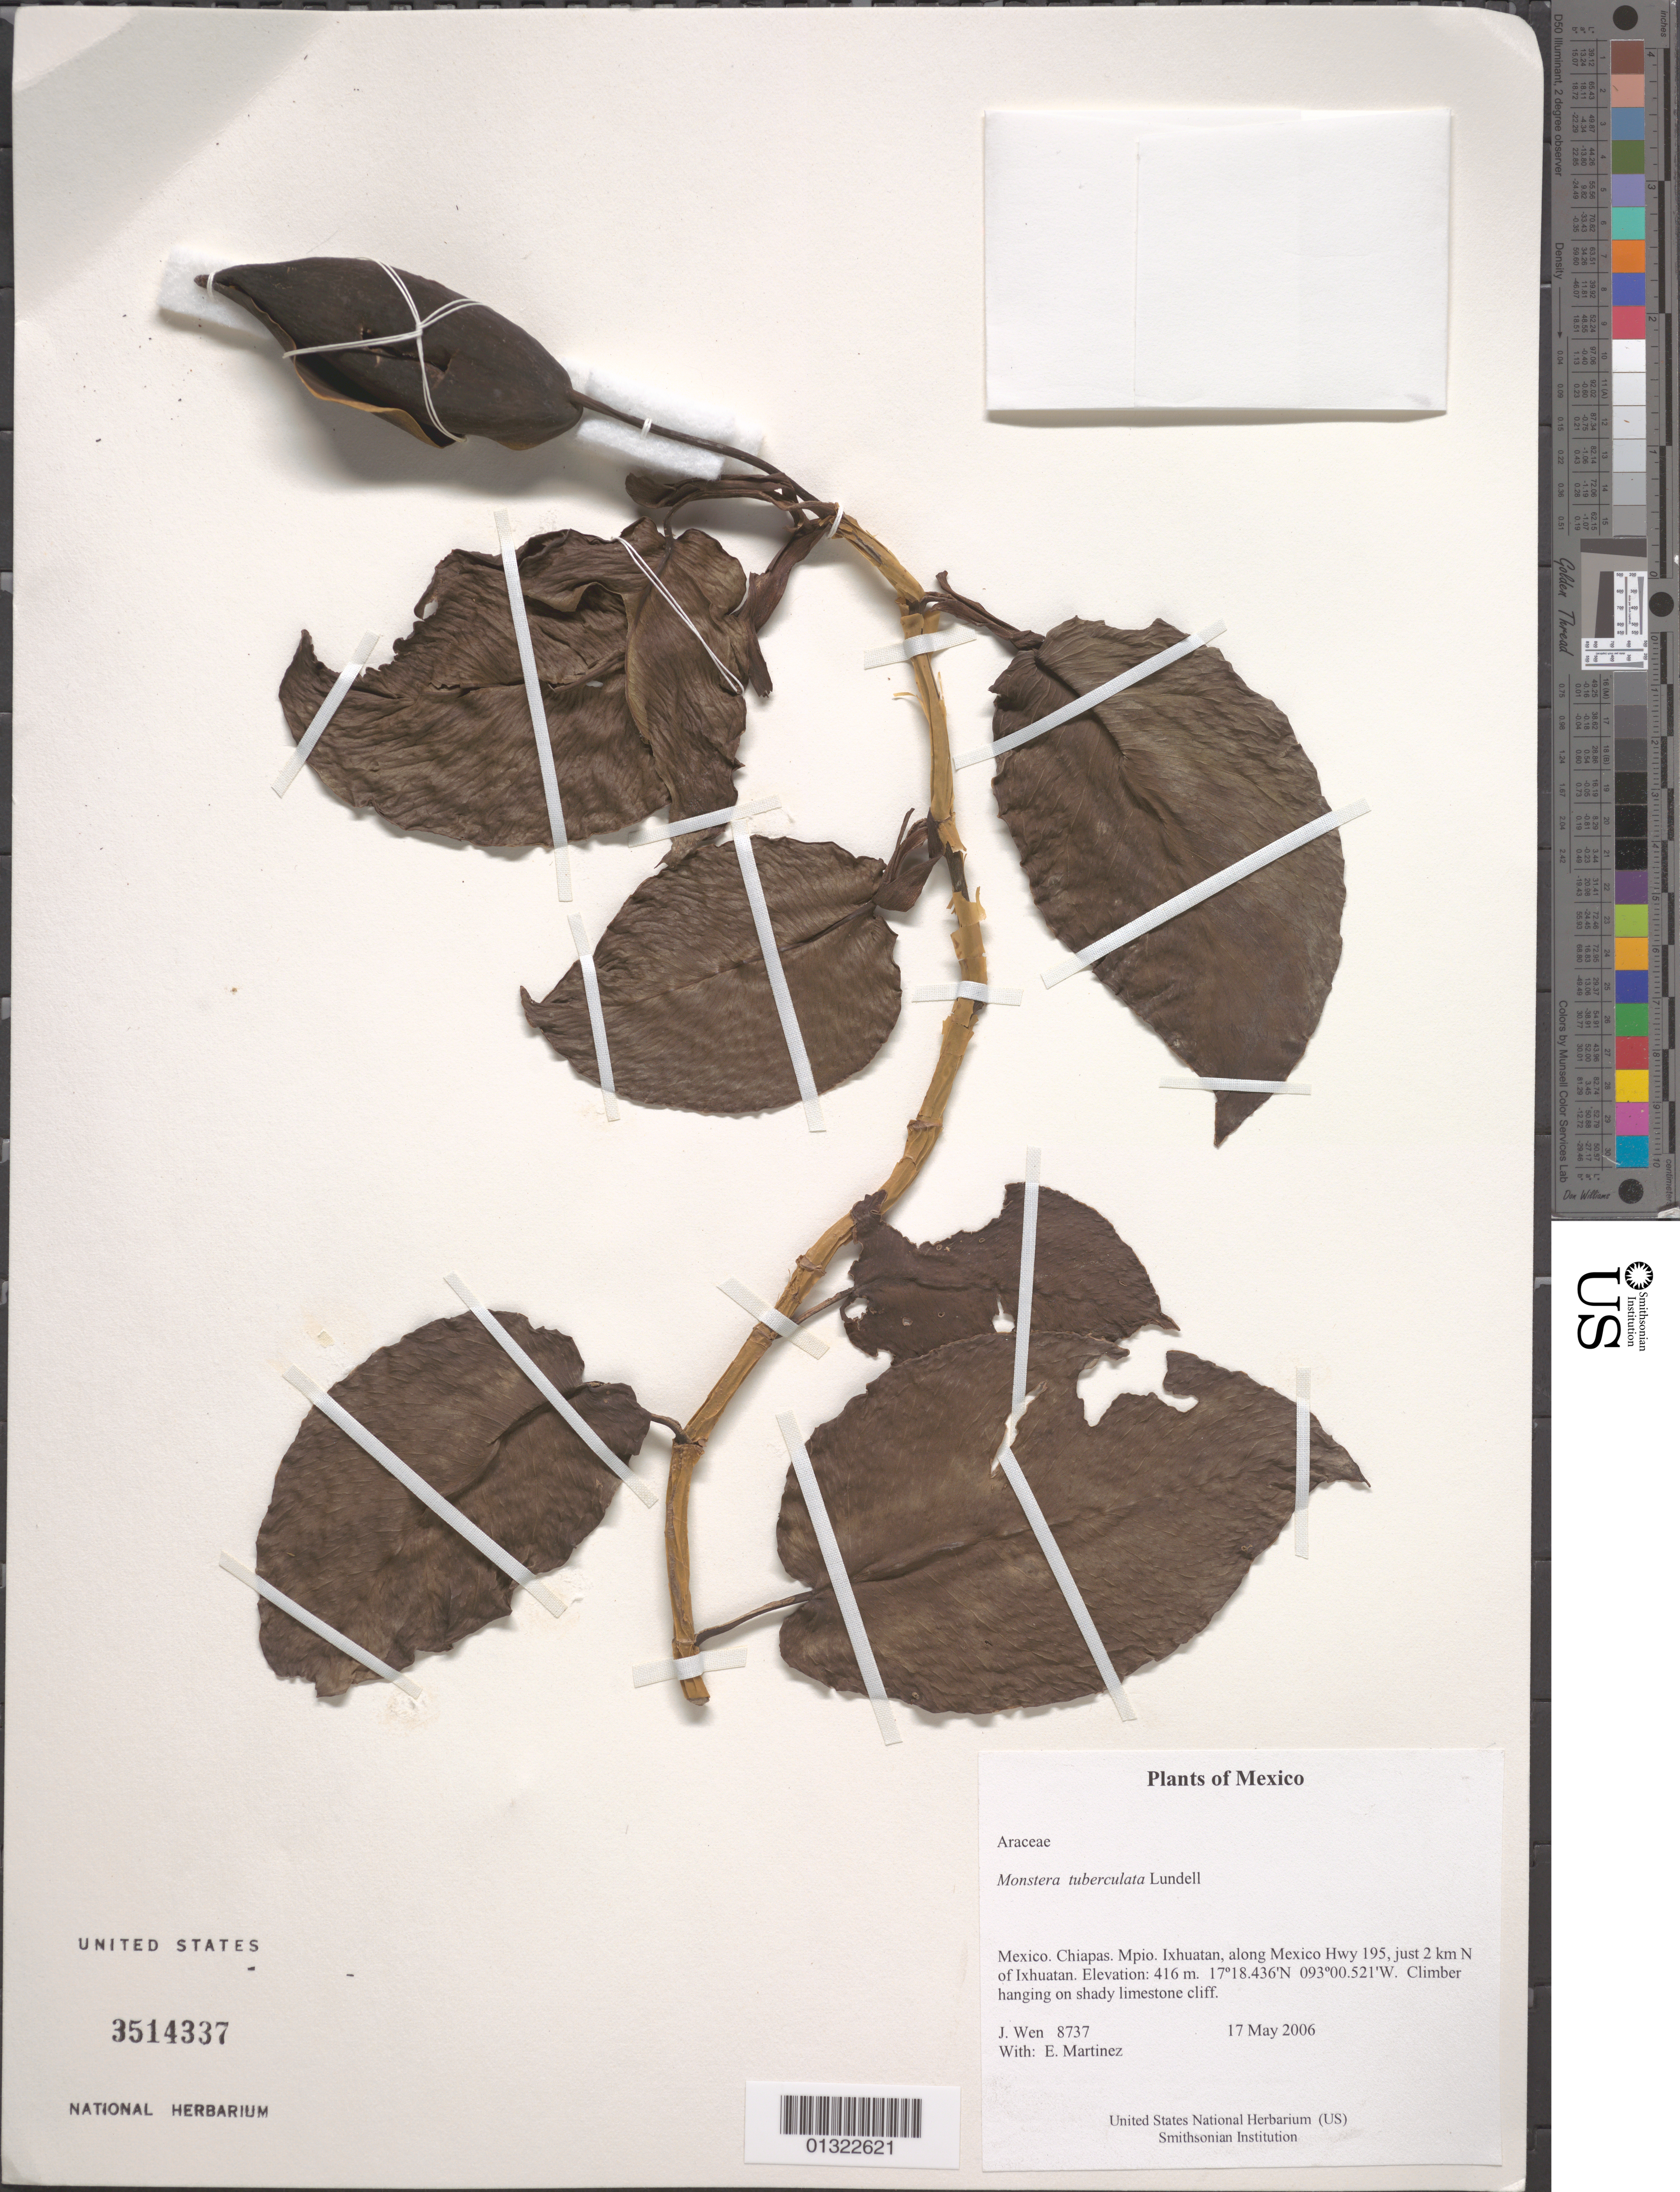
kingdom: Plantae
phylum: Tracheophyta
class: Liliopsida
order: Alismatales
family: Araceae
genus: Monstera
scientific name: Monstera tuberculata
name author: Lundell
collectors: J. Wen & E. Martínez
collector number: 8737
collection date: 2006-05-17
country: Mexico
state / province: Chiapas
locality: Mpio. Ixhuatan, along Mexico Hwy 195, just 2 km N of Ixhuatan.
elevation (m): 416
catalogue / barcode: US 3514337